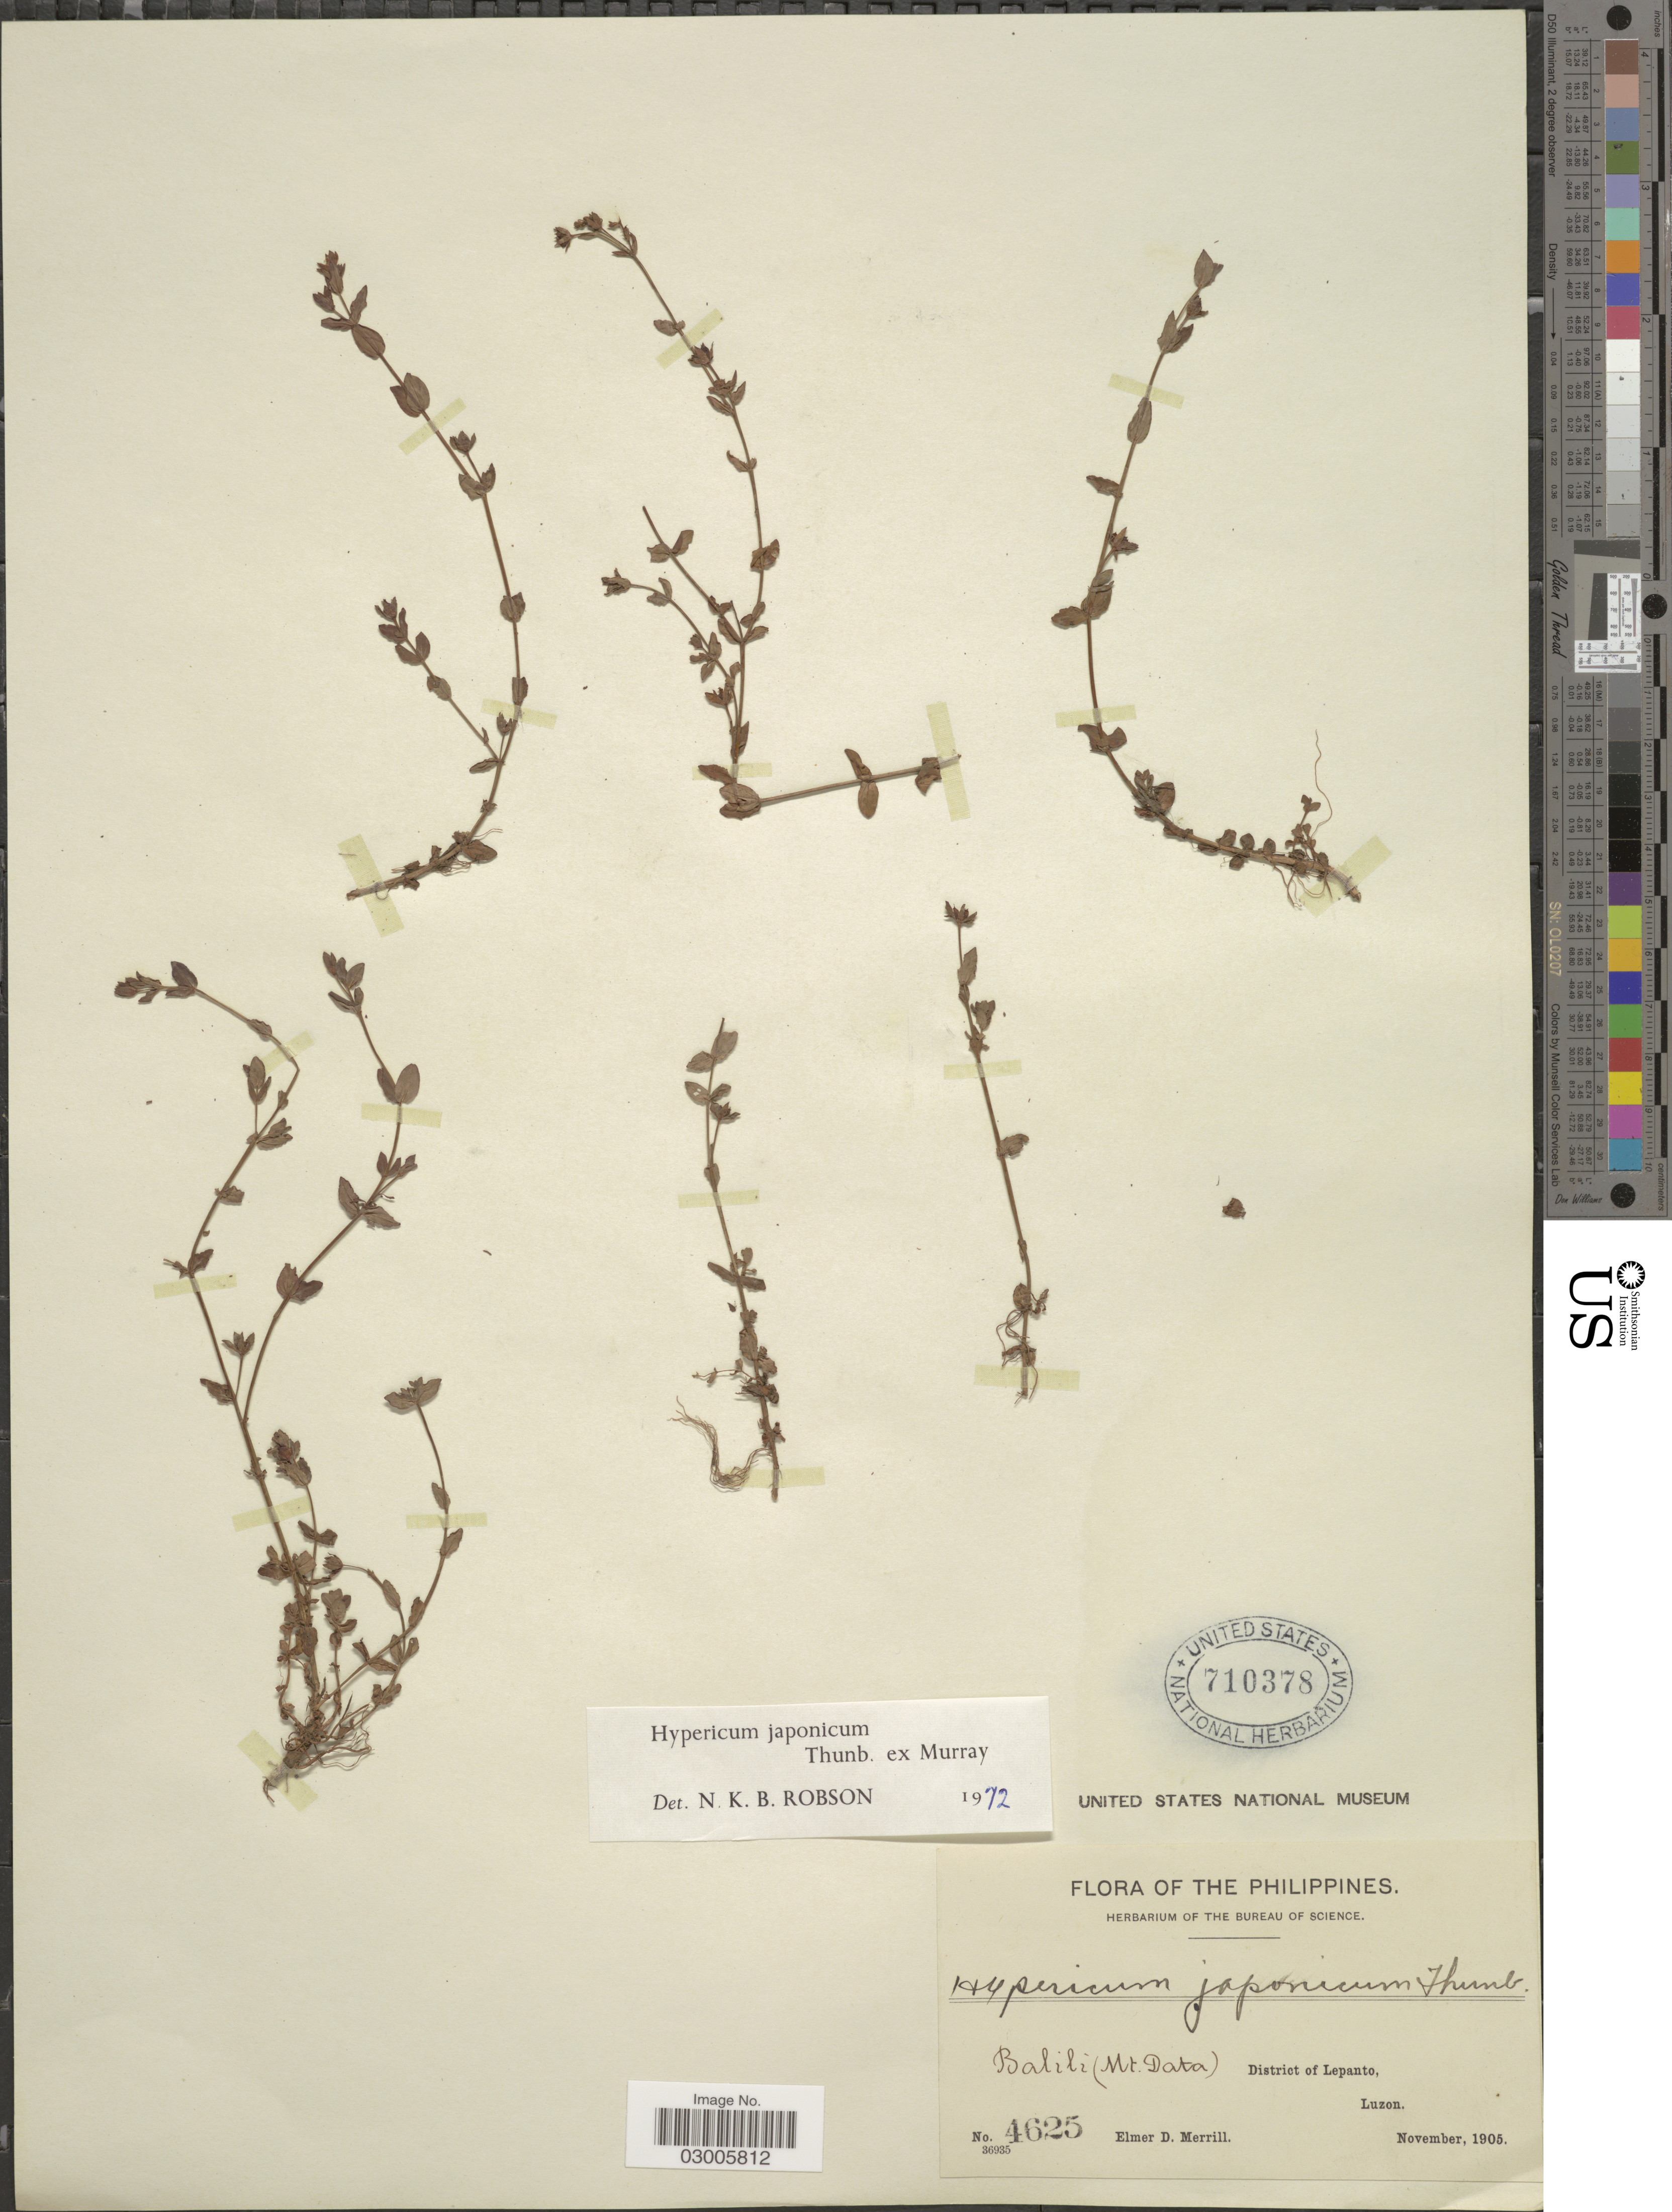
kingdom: Plantae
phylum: Tracheophyta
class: Magnoliopsida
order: Malpighiales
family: Hypericaceae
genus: Hypericum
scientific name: Hypericum japonicum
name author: Thunb.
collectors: E. D. Merrill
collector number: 4625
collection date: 1905-11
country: Philippines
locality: Balili (Mt. Data), District of Lepanto, Luzon.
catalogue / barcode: US 710378